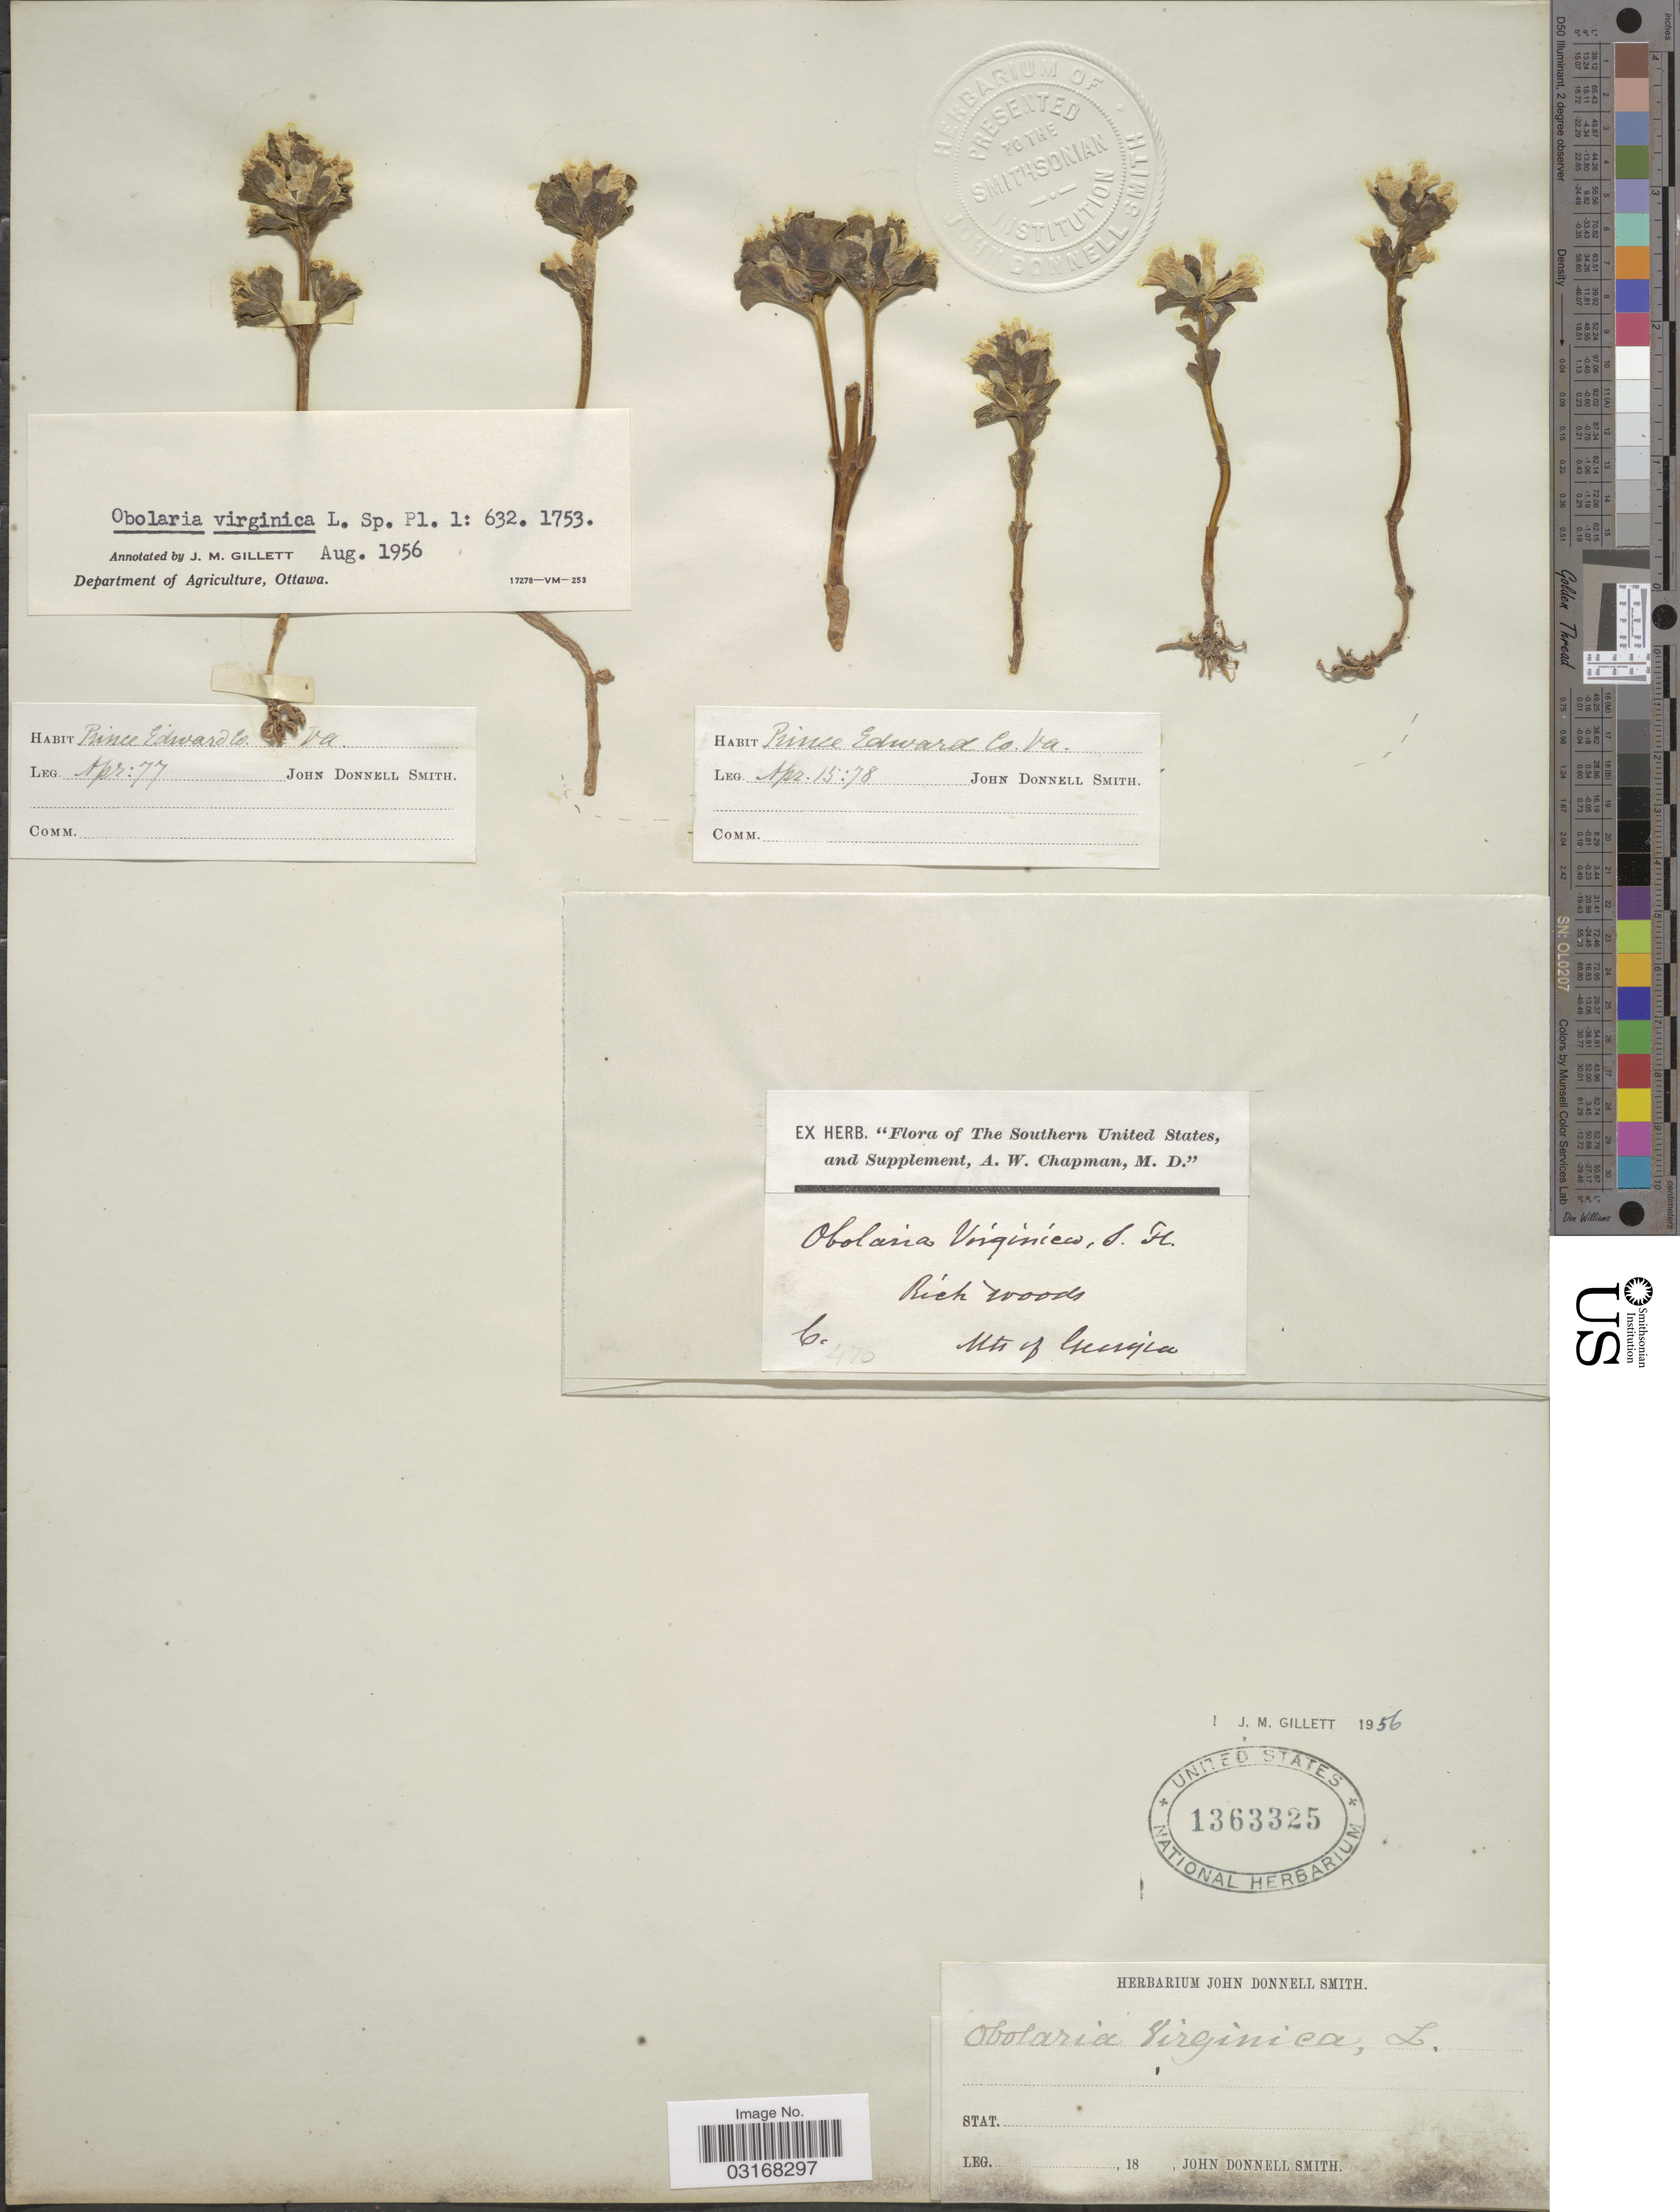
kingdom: Plantae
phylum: Tracheophyta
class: Magnoliopsida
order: Gentianales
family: Gentianaceae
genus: Obolaria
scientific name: Obolaria virginica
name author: L.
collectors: J. Donnell Smith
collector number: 6*?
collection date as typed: Transcribed d/m/y: /4/77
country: United States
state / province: Virginia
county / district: Prince Edward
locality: Prince Edward Co. Va. Mts of Georgia.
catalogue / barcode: US 1363325